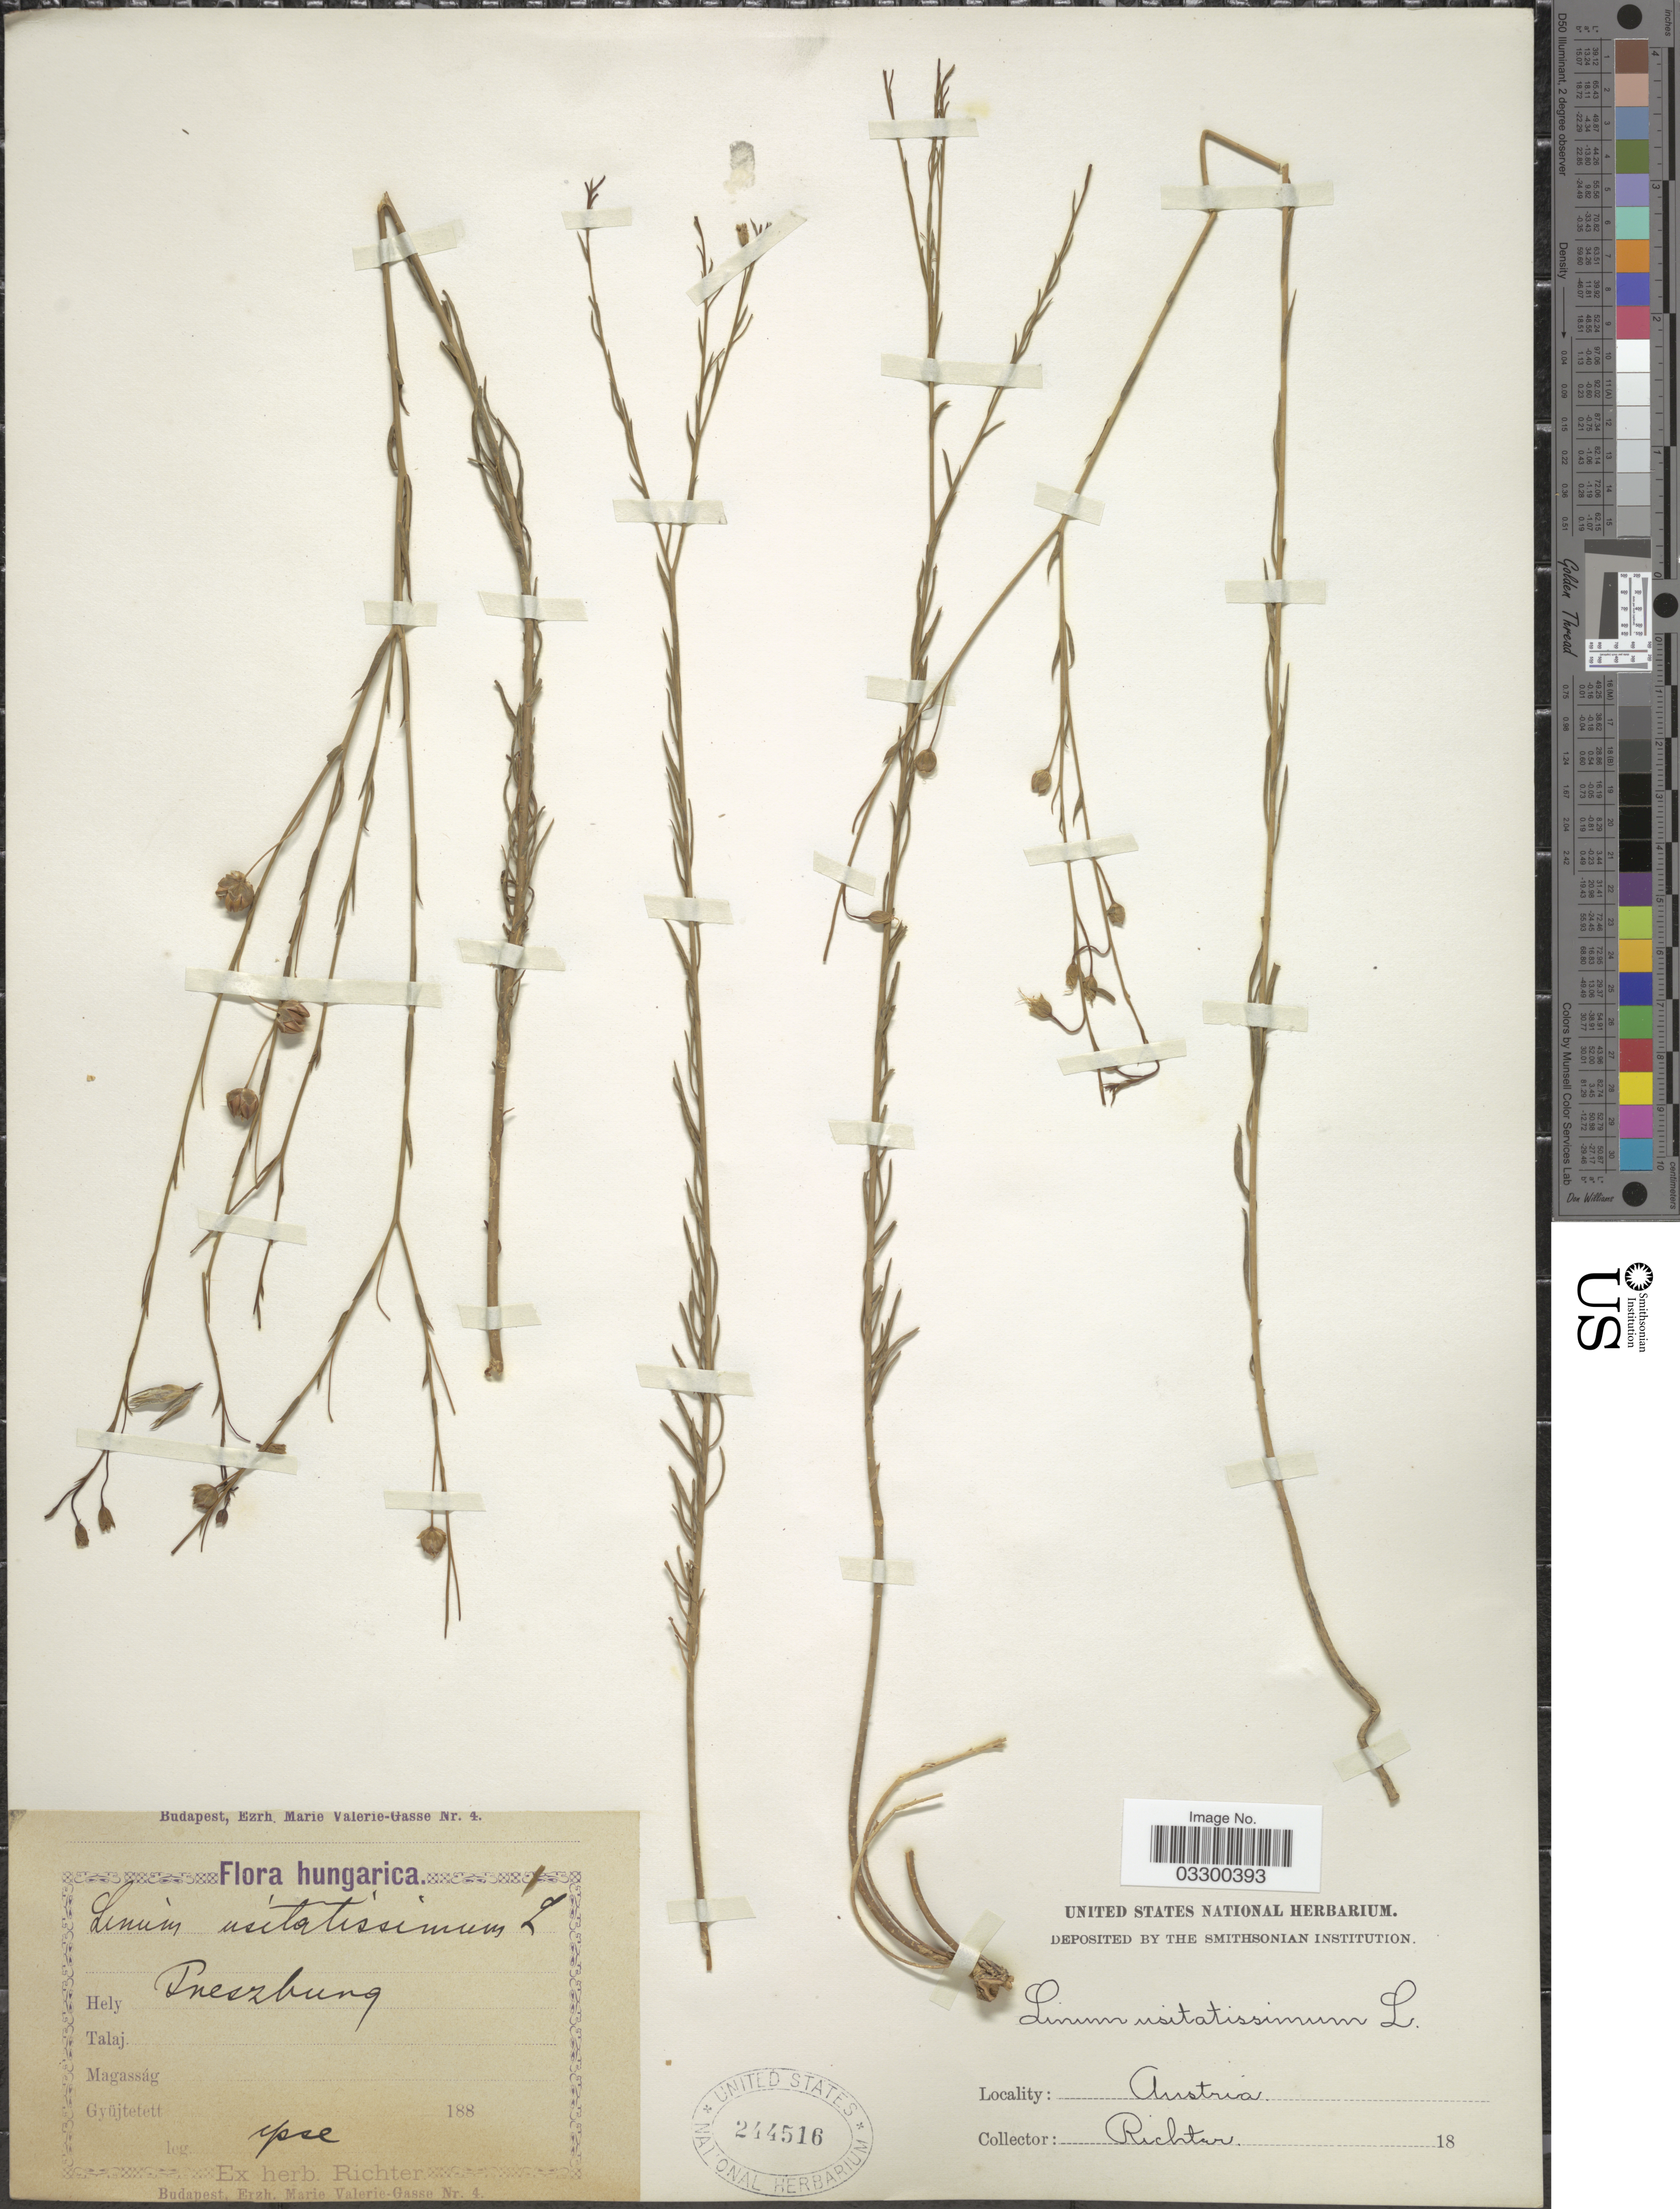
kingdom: Plantae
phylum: Tracheophyta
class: Magnoliopsida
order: Malpighiales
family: Linaceae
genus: Linum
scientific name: Linum usitatissimum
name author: L.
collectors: -- Richter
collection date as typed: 188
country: Hungary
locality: Preszburg.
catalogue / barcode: US 244516